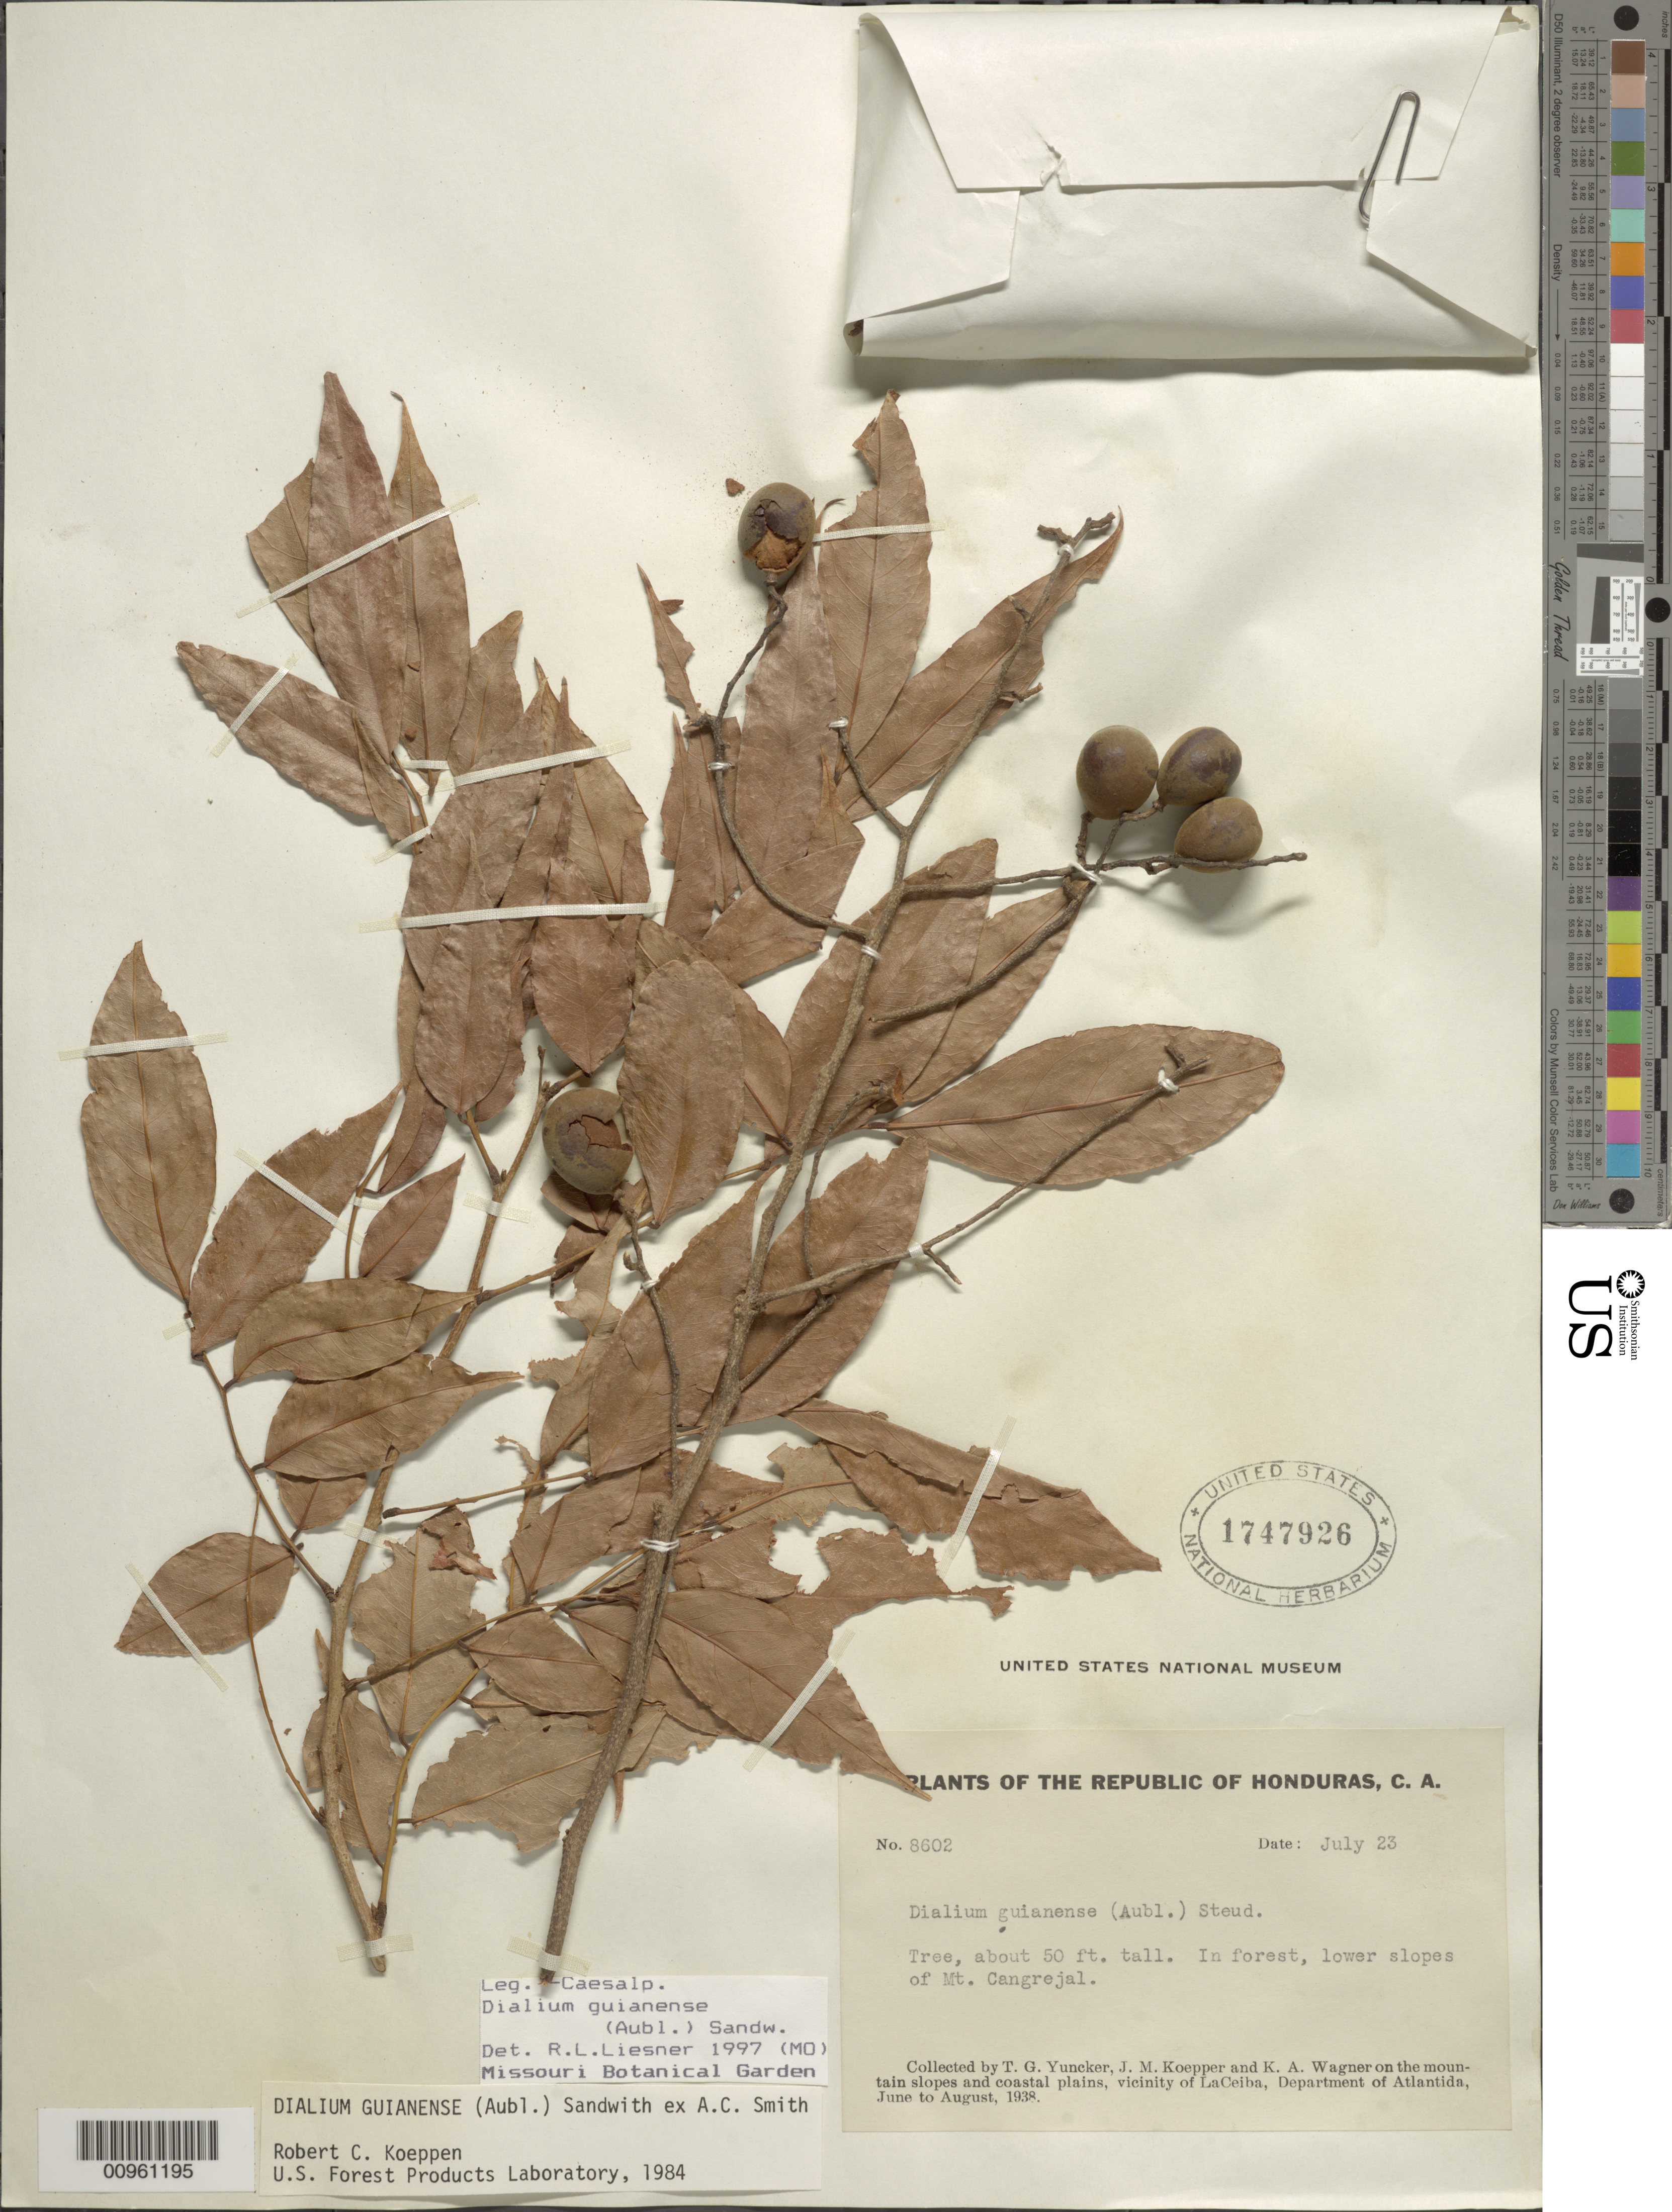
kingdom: Plantae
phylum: Tracheophyta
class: Magnoliopsida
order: Fabales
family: Fabaceae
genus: Dialium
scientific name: Dialium guianense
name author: (Aubl.) Sandwith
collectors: T. G. Yuncker, J. M. Koepper & K. A. Wagner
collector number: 8602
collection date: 1938-07-23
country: Honduras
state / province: Atlántida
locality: Lower forest slopes of Mt. Cangrejal, vicinity of La Ceiba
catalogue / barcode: US 1747926